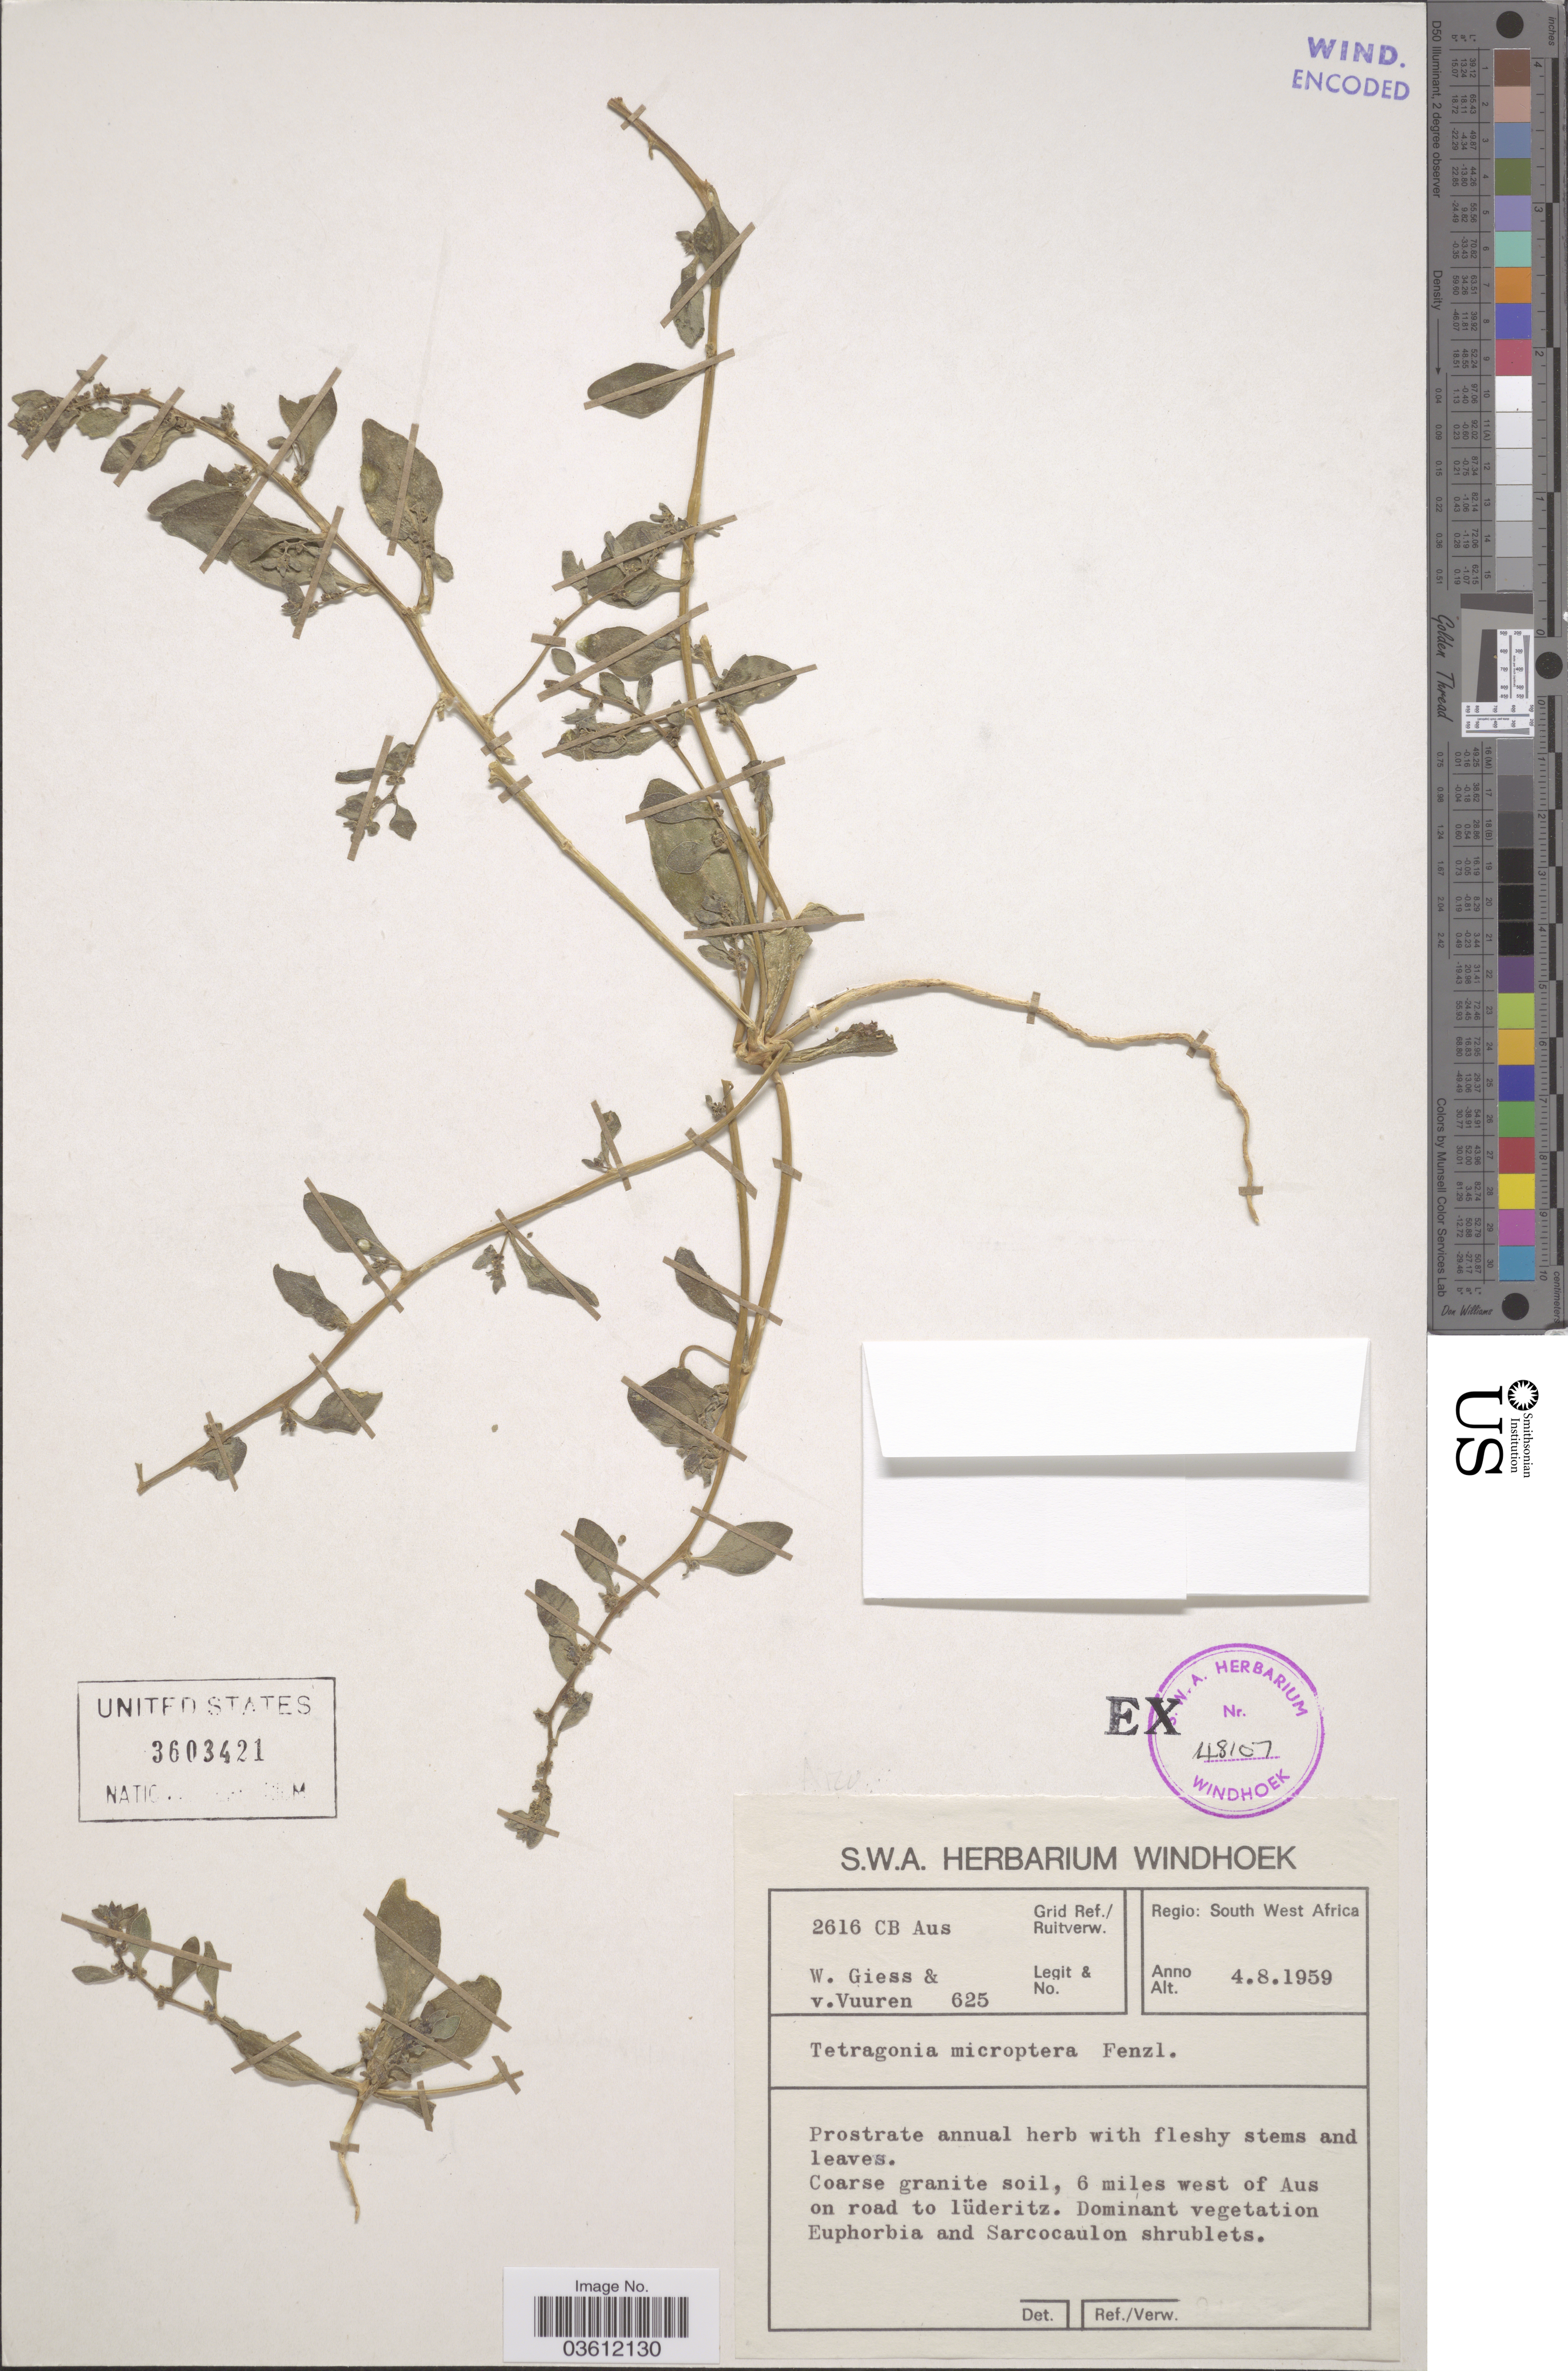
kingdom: Plantae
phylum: Tracheophyta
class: Magnoliopsida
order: Caryophyllales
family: Aizoaceae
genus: Tetragonia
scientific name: Tetragonia microptera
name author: Fenzl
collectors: W. Giess & V. Vuuren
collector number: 625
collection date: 1959-08-04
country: Namibia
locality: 2616 CB Aus Grid Ref./ Ruitverw. Regio: South West Africa. 6 miles west of Aus on road to lüderitz.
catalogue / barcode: US 3603421